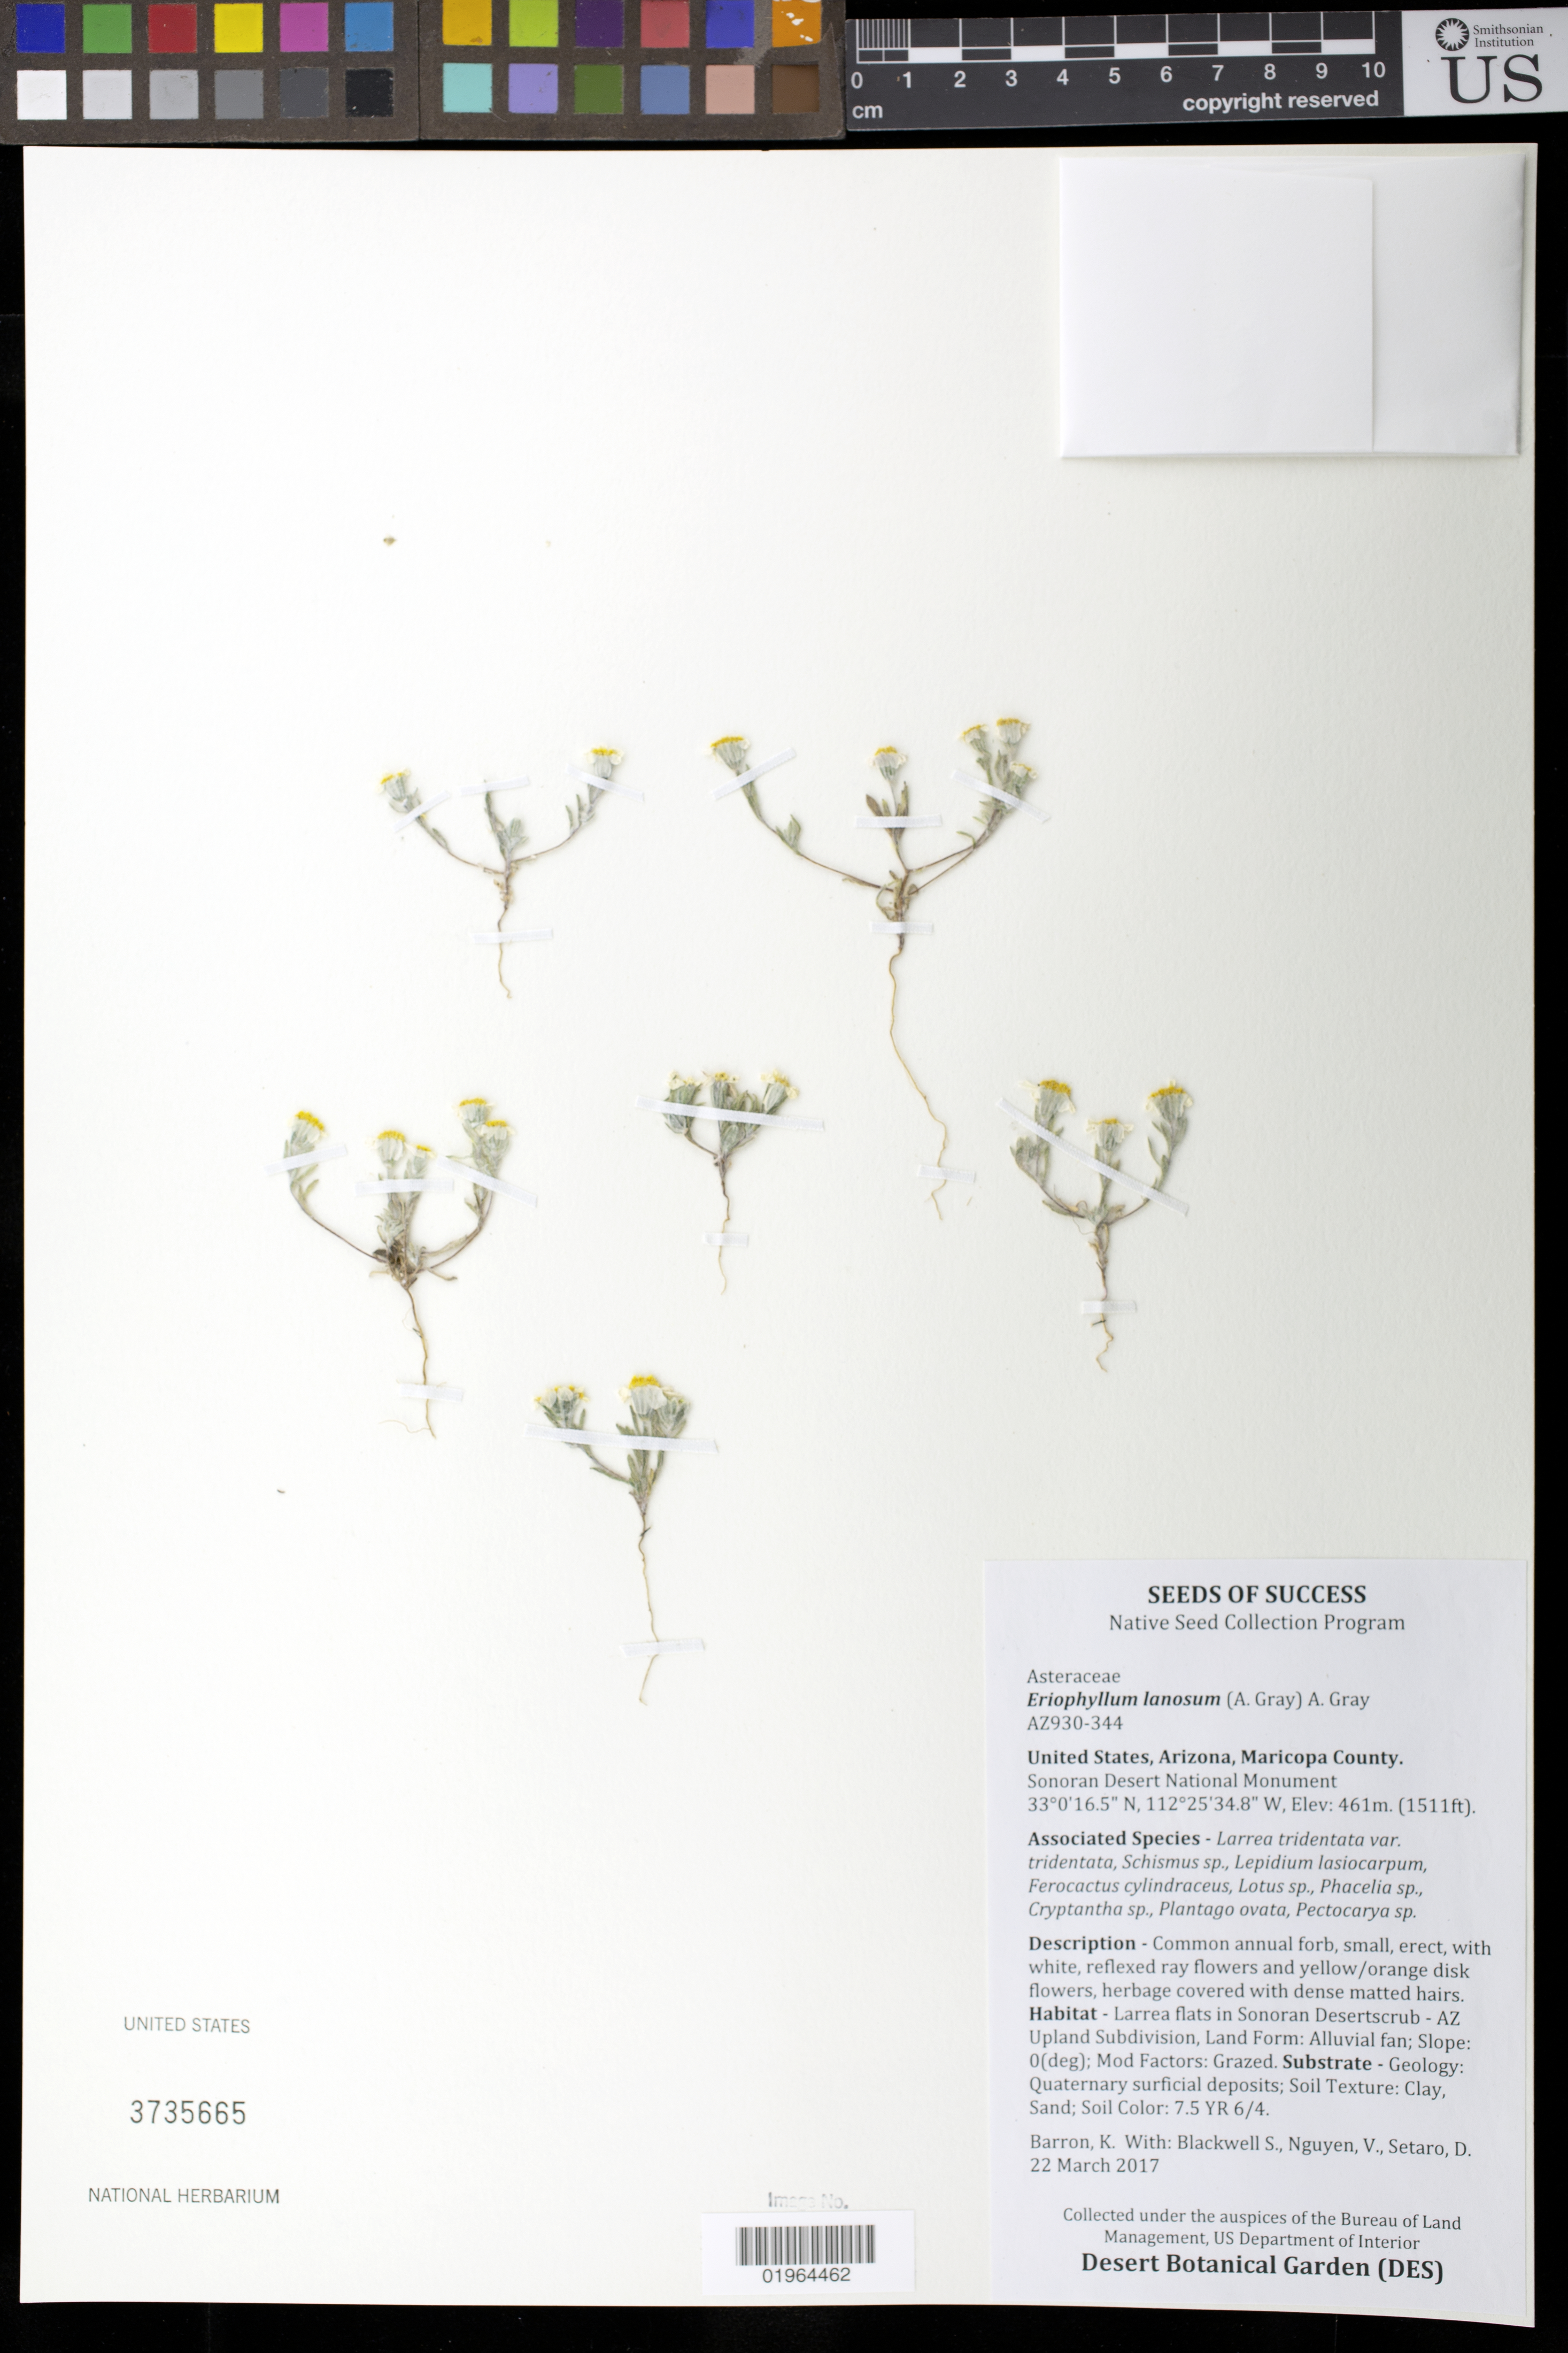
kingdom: Plantae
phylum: Tracheophyta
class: Magnoliopsida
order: Asterales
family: Asteraceae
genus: Eriophyllum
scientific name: Eriophyllum lanosum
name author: (A. Gray) A. Gray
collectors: K. Barron, S. Blackwell, V. D. Nguyen & D. Setaro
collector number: AZ930-344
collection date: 2017-03-22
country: United States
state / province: Arizona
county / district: Maricopa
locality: Sonoran Desert National Monument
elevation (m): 461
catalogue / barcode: US 3735665